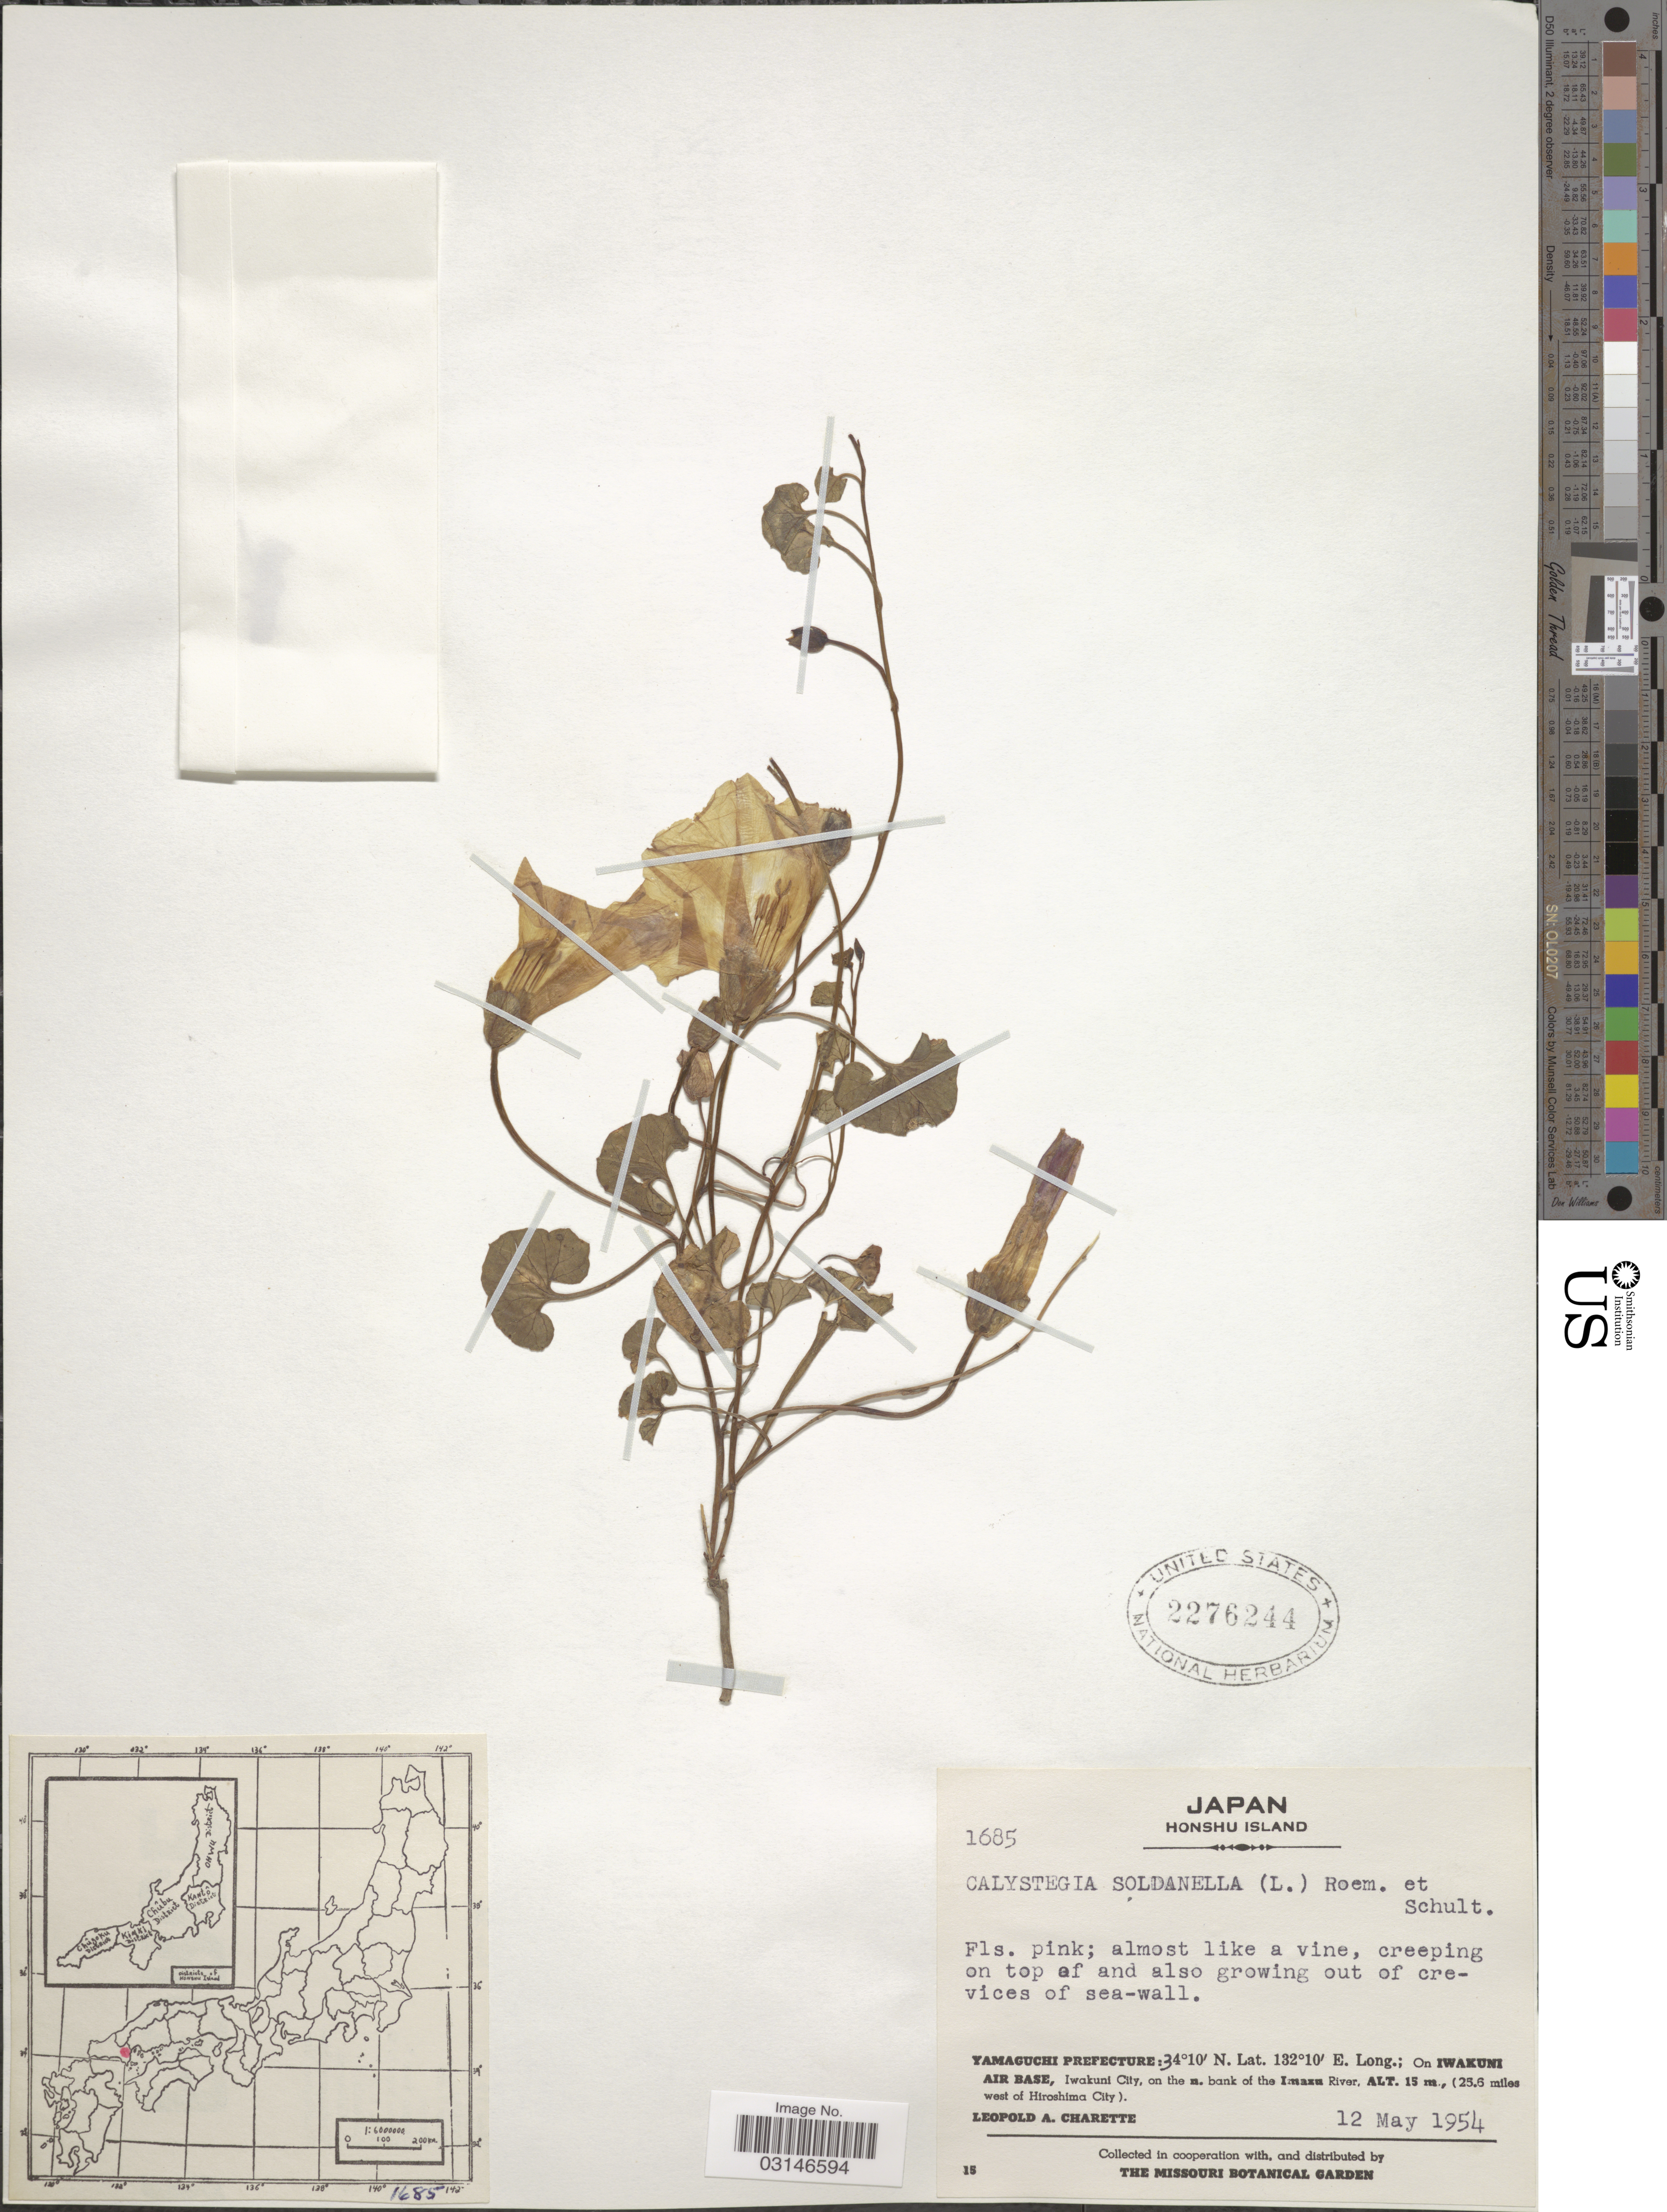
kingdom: Plantae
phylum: Tracheophyta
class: Magnoliopsida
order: Solanales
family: Convolvulaceae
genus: Calystegia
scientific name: Calystegia soldanella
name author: (L.) R. Br.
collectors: L. A. Charette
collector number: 1685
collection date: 1954-05-12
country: Japan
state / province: Yamaguti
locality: Honshu Island. Yamaguchi Prefecture. On Iwakuni Air Base, Iwakuni City, on the n. bank of the Imazu River, 25.6 miles west of Hiroshima City).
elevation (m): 15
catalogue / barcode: US 2276244